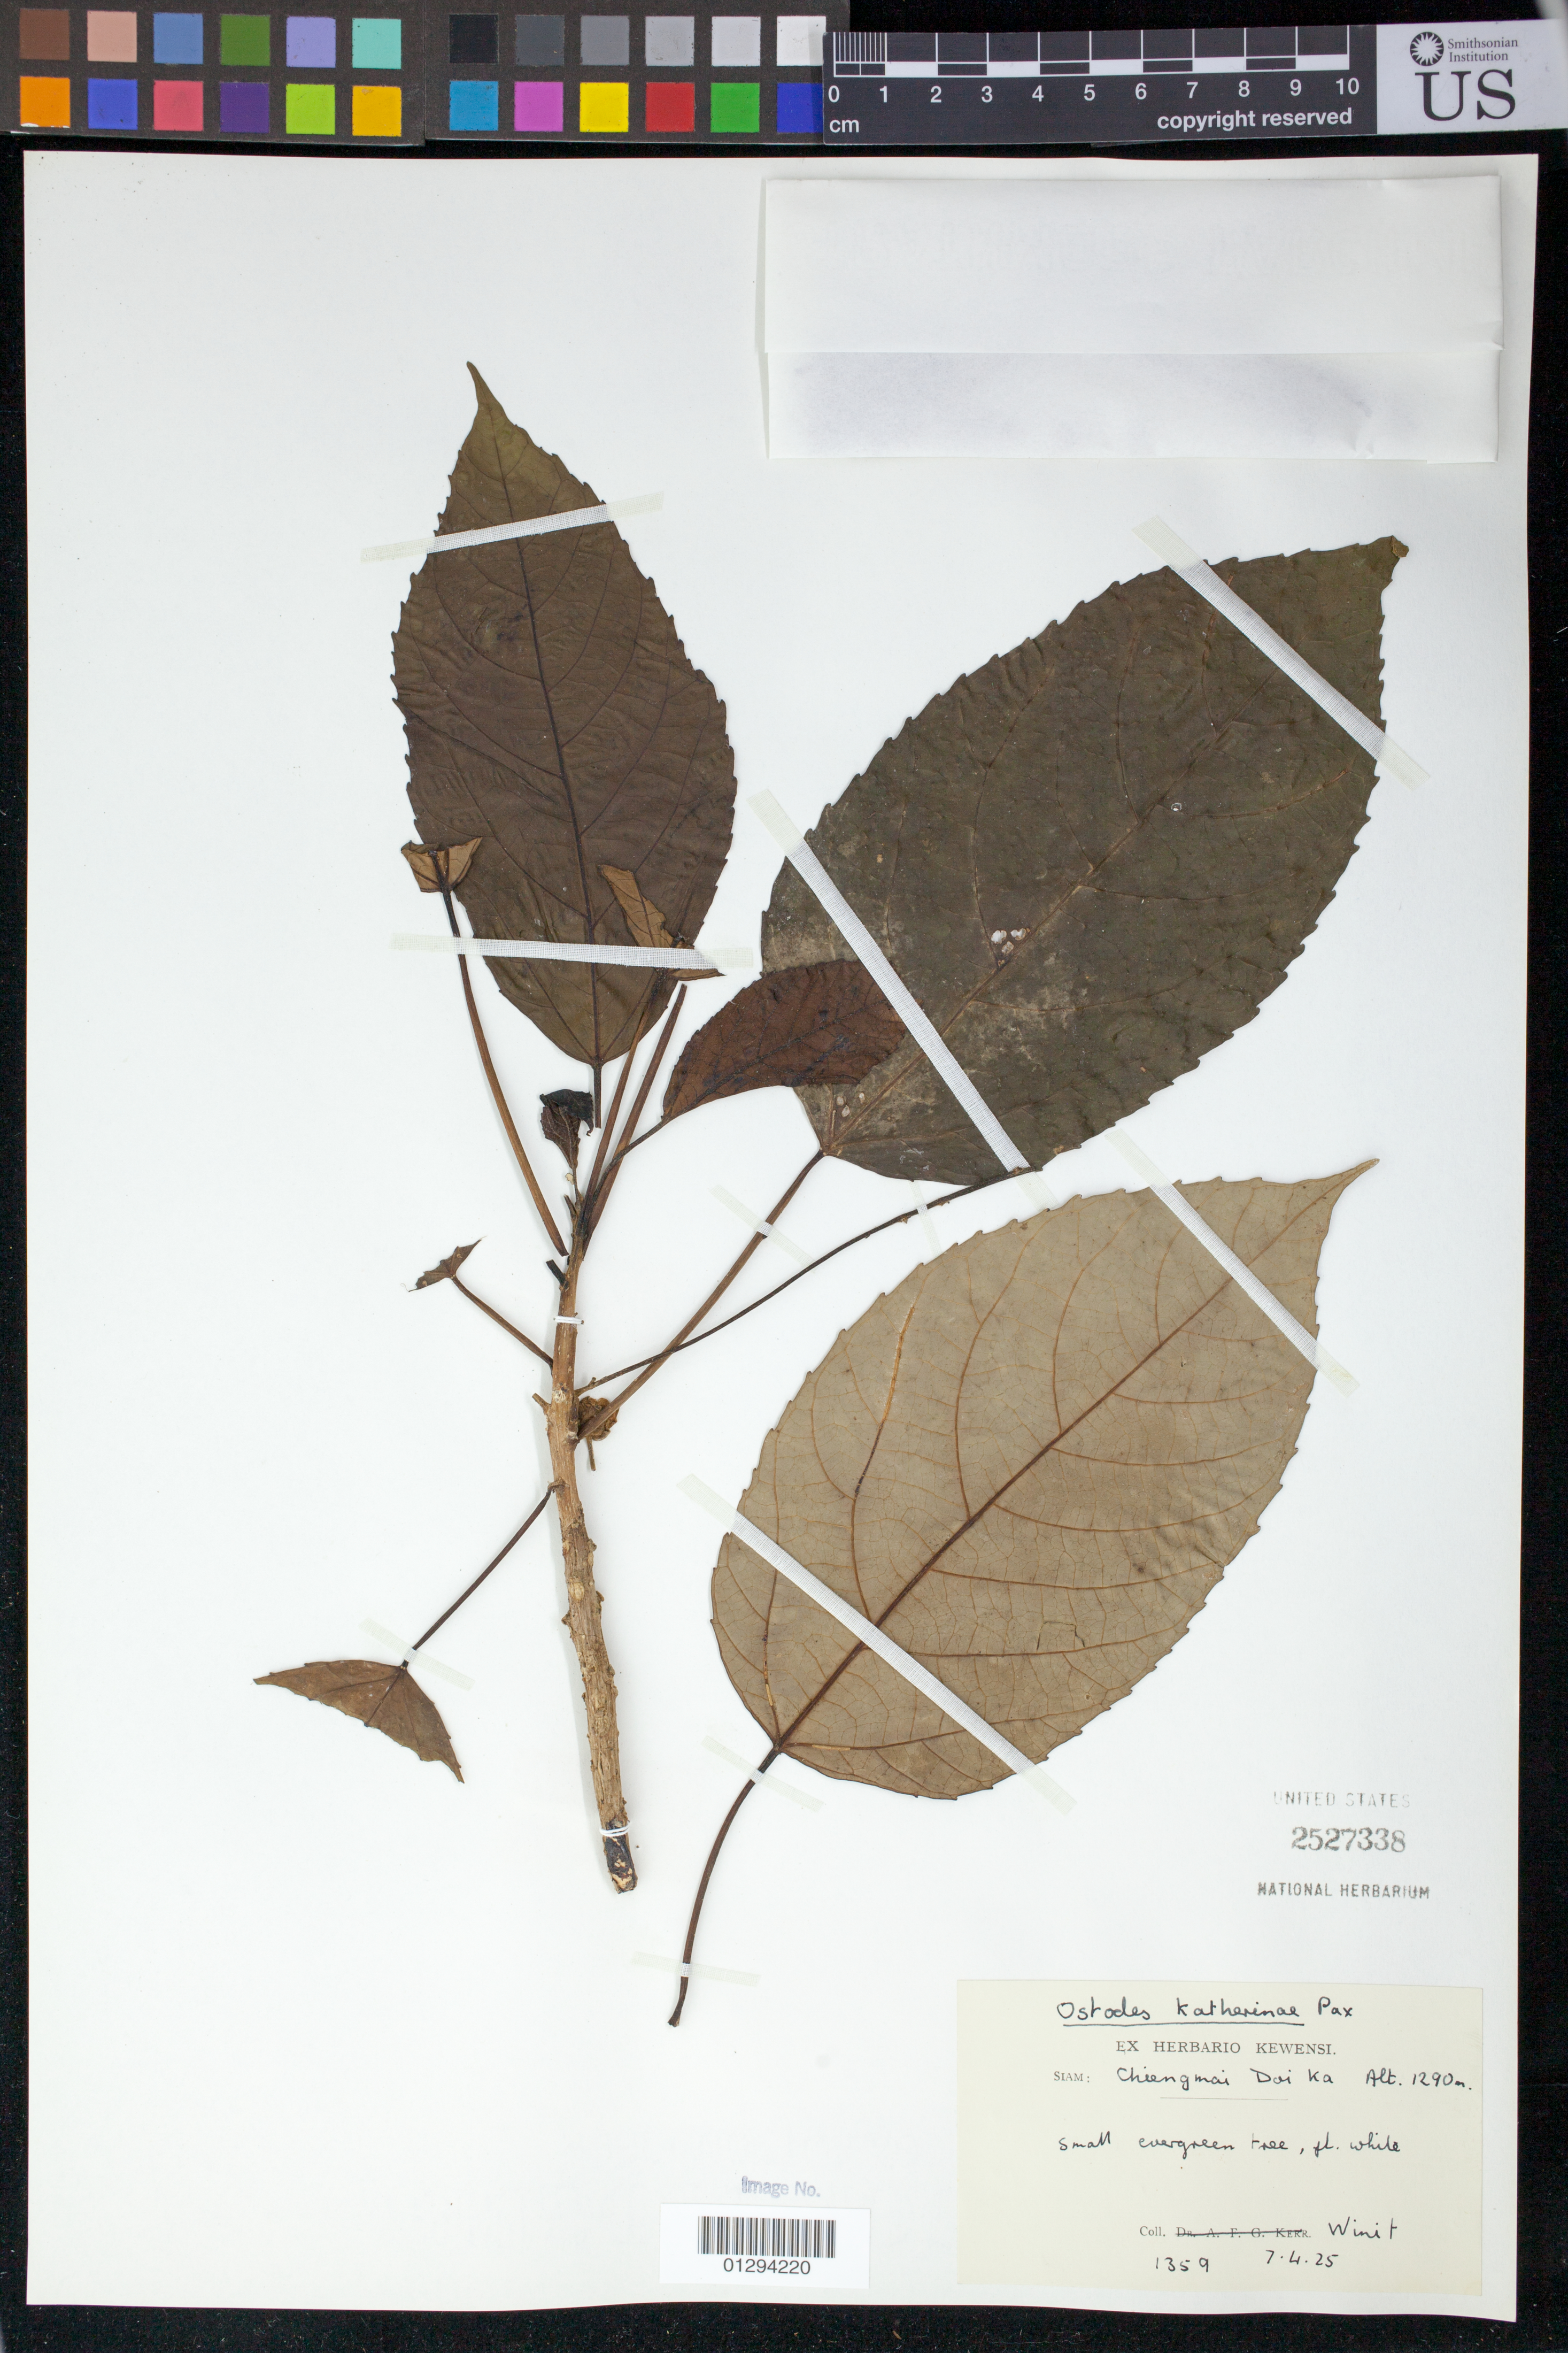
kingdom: Plantae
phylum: Tracheophyta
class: Magnoliopsida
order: Malpighiales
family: Euphorbiaceae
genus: Ostodes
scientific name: Ostodes katharinae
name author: Pax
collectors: -. Winit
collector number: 1359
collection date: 1925-04-07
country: Thailand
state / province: Chiang Mai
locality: Chiang Mai Doi Kha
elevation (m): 1290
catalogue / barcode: US 2527338